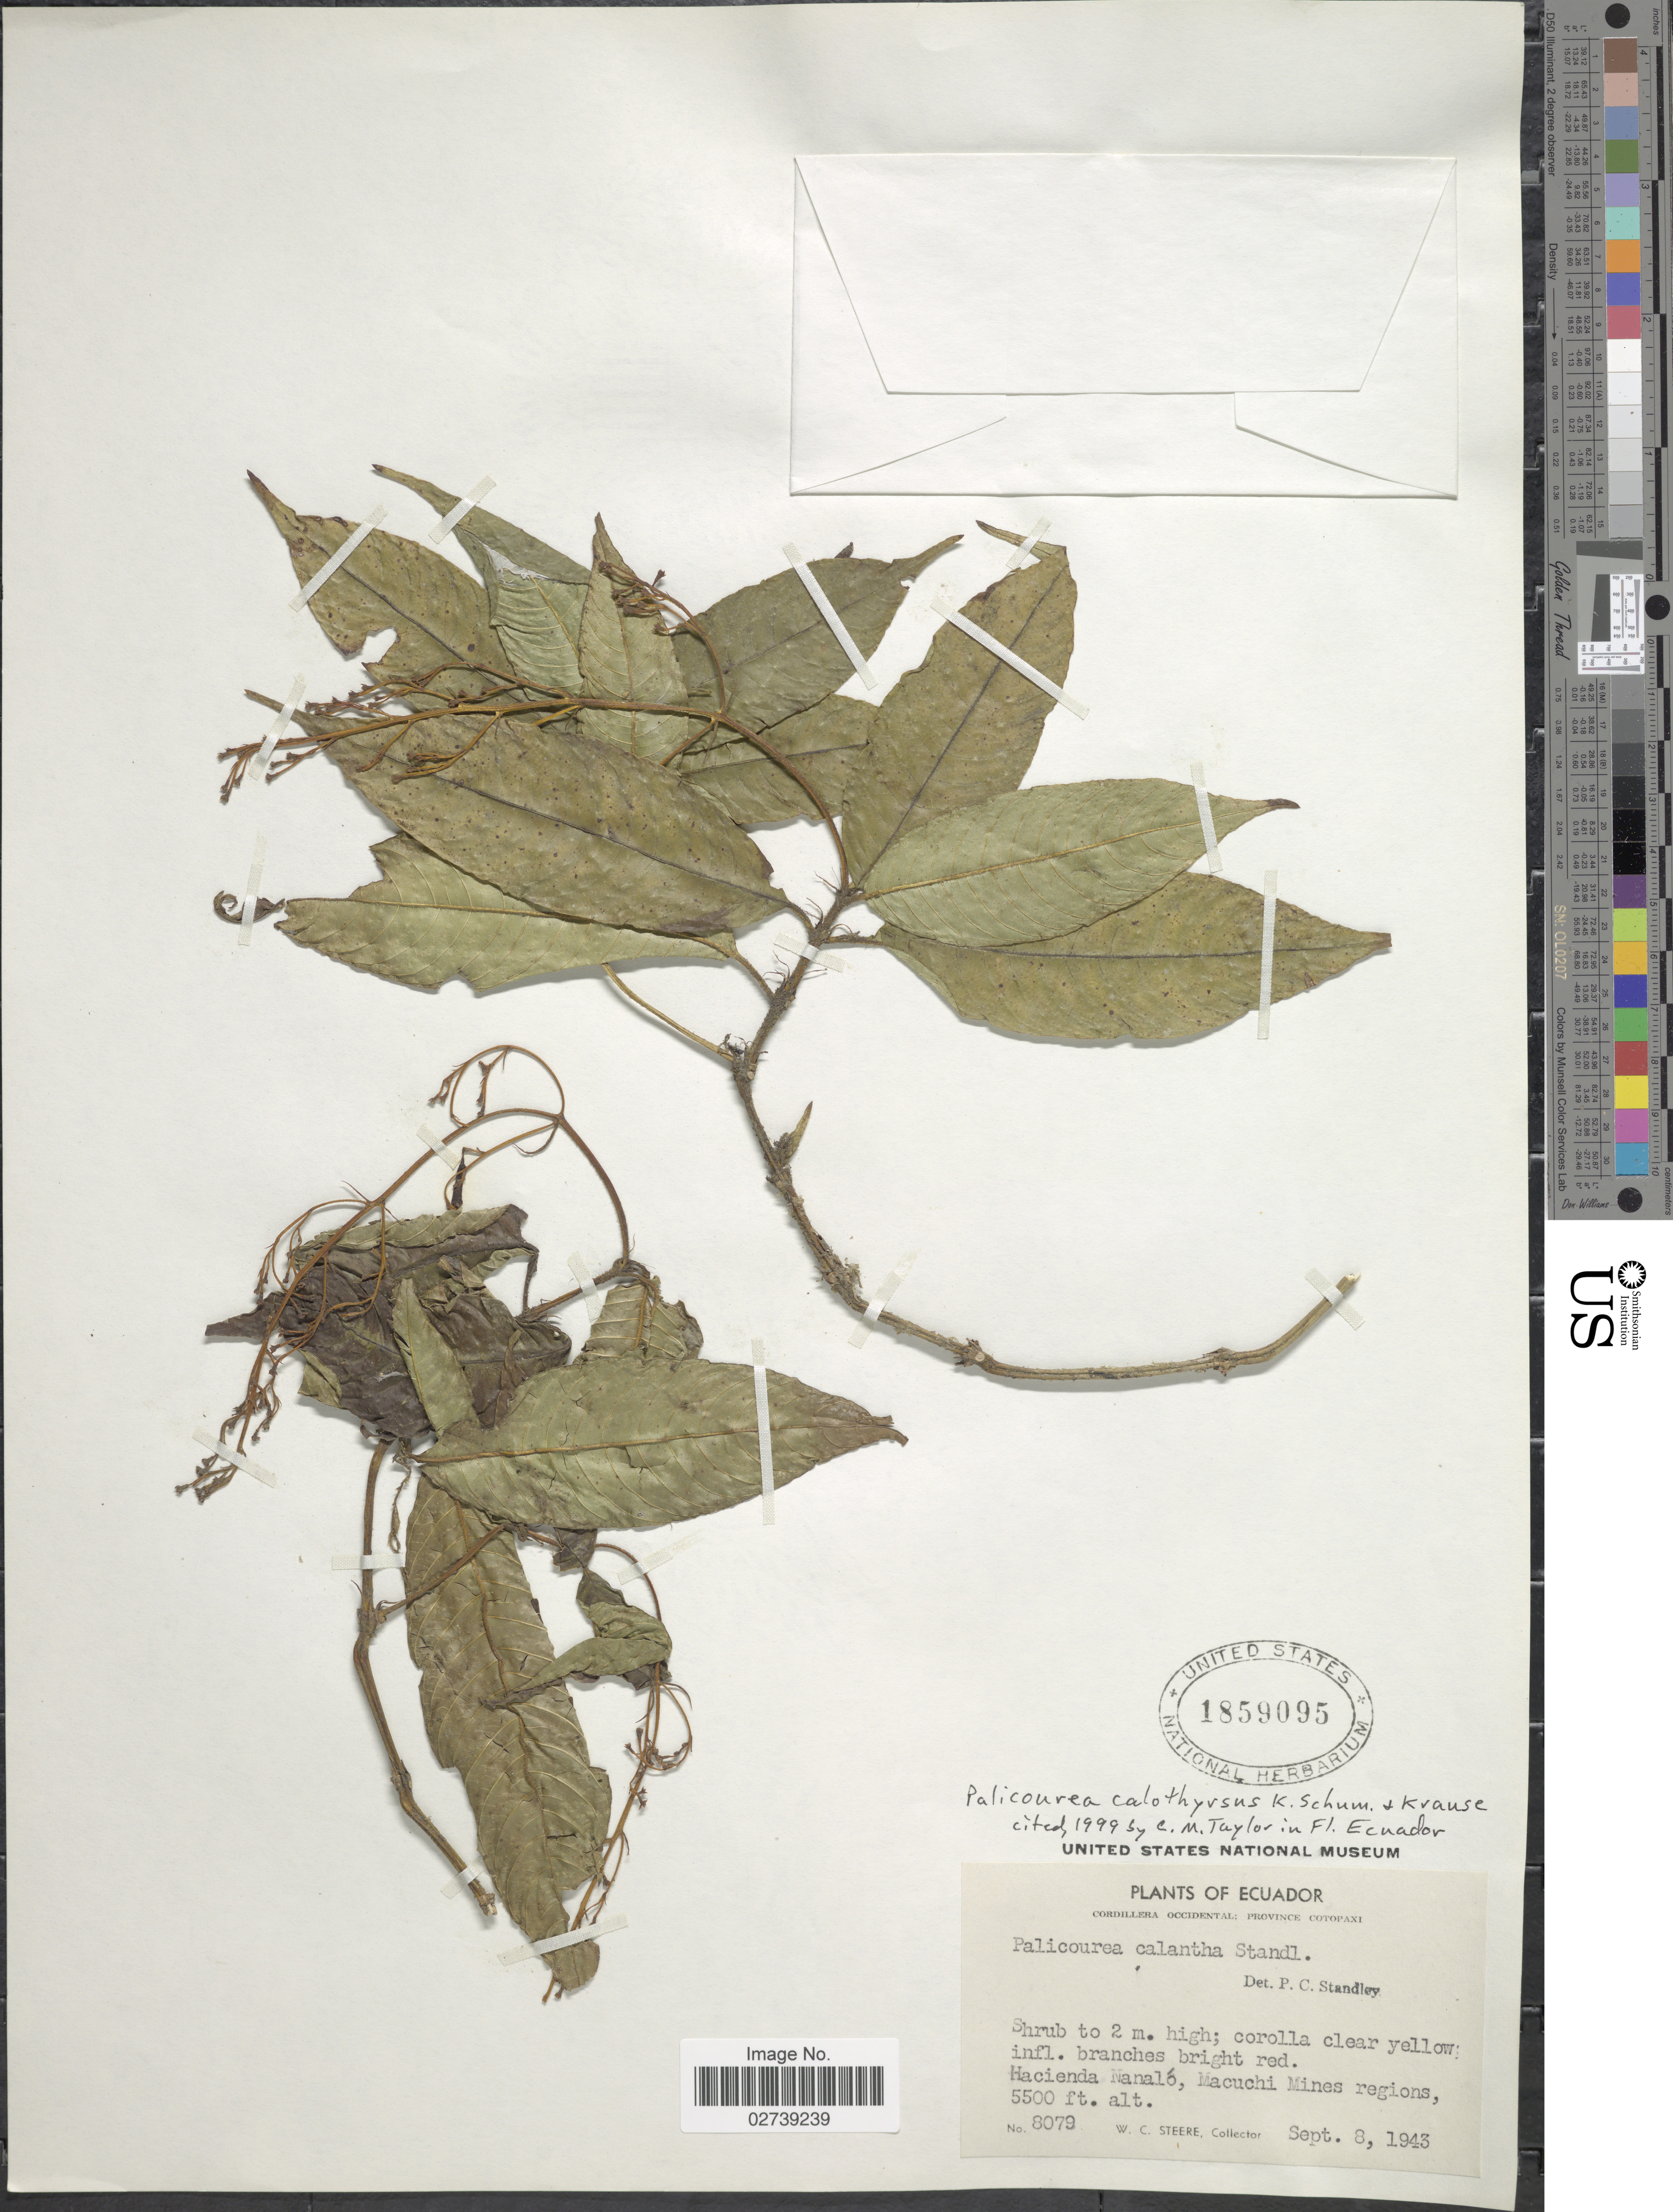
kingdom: Plantae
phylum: Tracheophyta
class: Magnoliopsida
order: Gentianales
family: Rubiaceae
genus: Palicourea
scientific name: Palicourea calothyrsus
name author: K. Schum. & K. Krause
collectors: W. C. Steere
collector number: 8079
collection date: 1943-09-08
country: Ecuador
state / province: Cotopaxi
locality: Cordillera Occidental. Hacienda Nanalo, Macuchi Mines regions.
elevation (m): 1676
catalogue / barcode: US 1859095